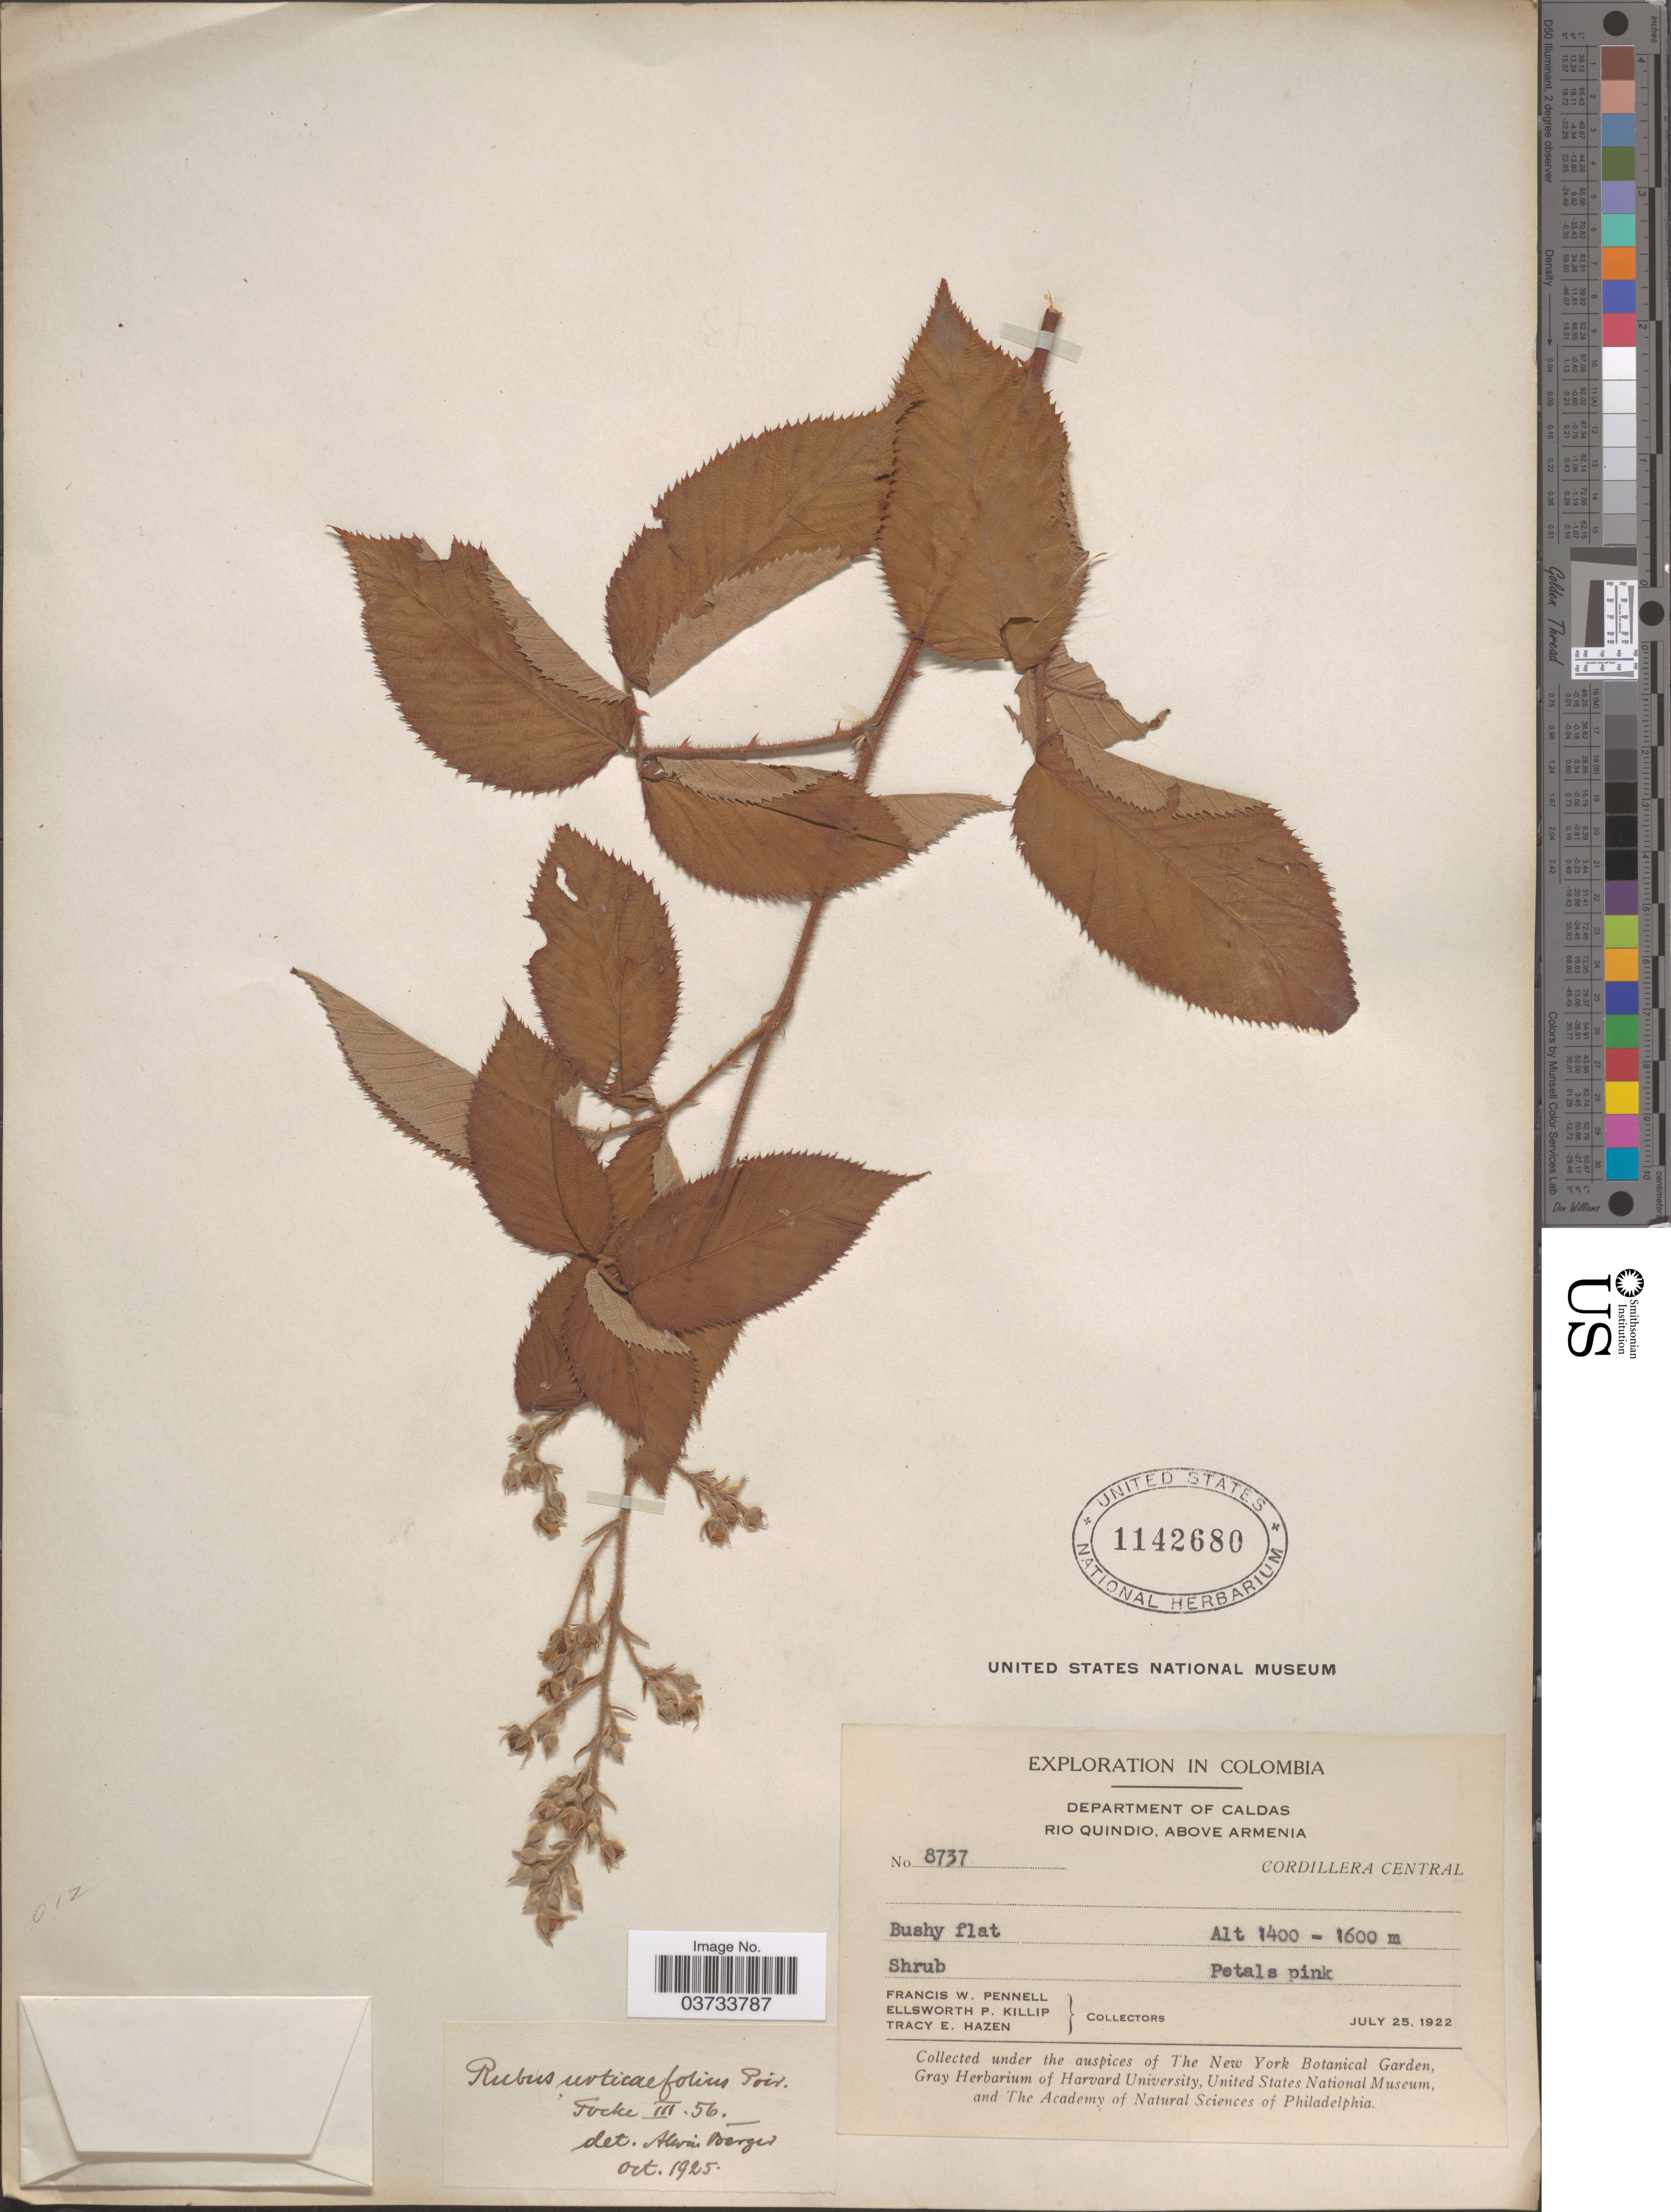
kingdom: Plantae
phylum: Tracheophyta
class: Magnoliopsida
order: Rosales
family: Rosaceae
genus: Rubus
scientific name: Rubus urticifolius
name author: Poir.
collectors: F. W. Pennell, E. P. Killip & T. E. Hazen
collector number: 8737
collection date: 1922-07-25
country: Colombia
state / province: Caldas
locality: Department of Caldas. Rio Quindio, above Armenia. Cordillera Central.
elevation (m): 1400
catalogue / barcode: US 1142680